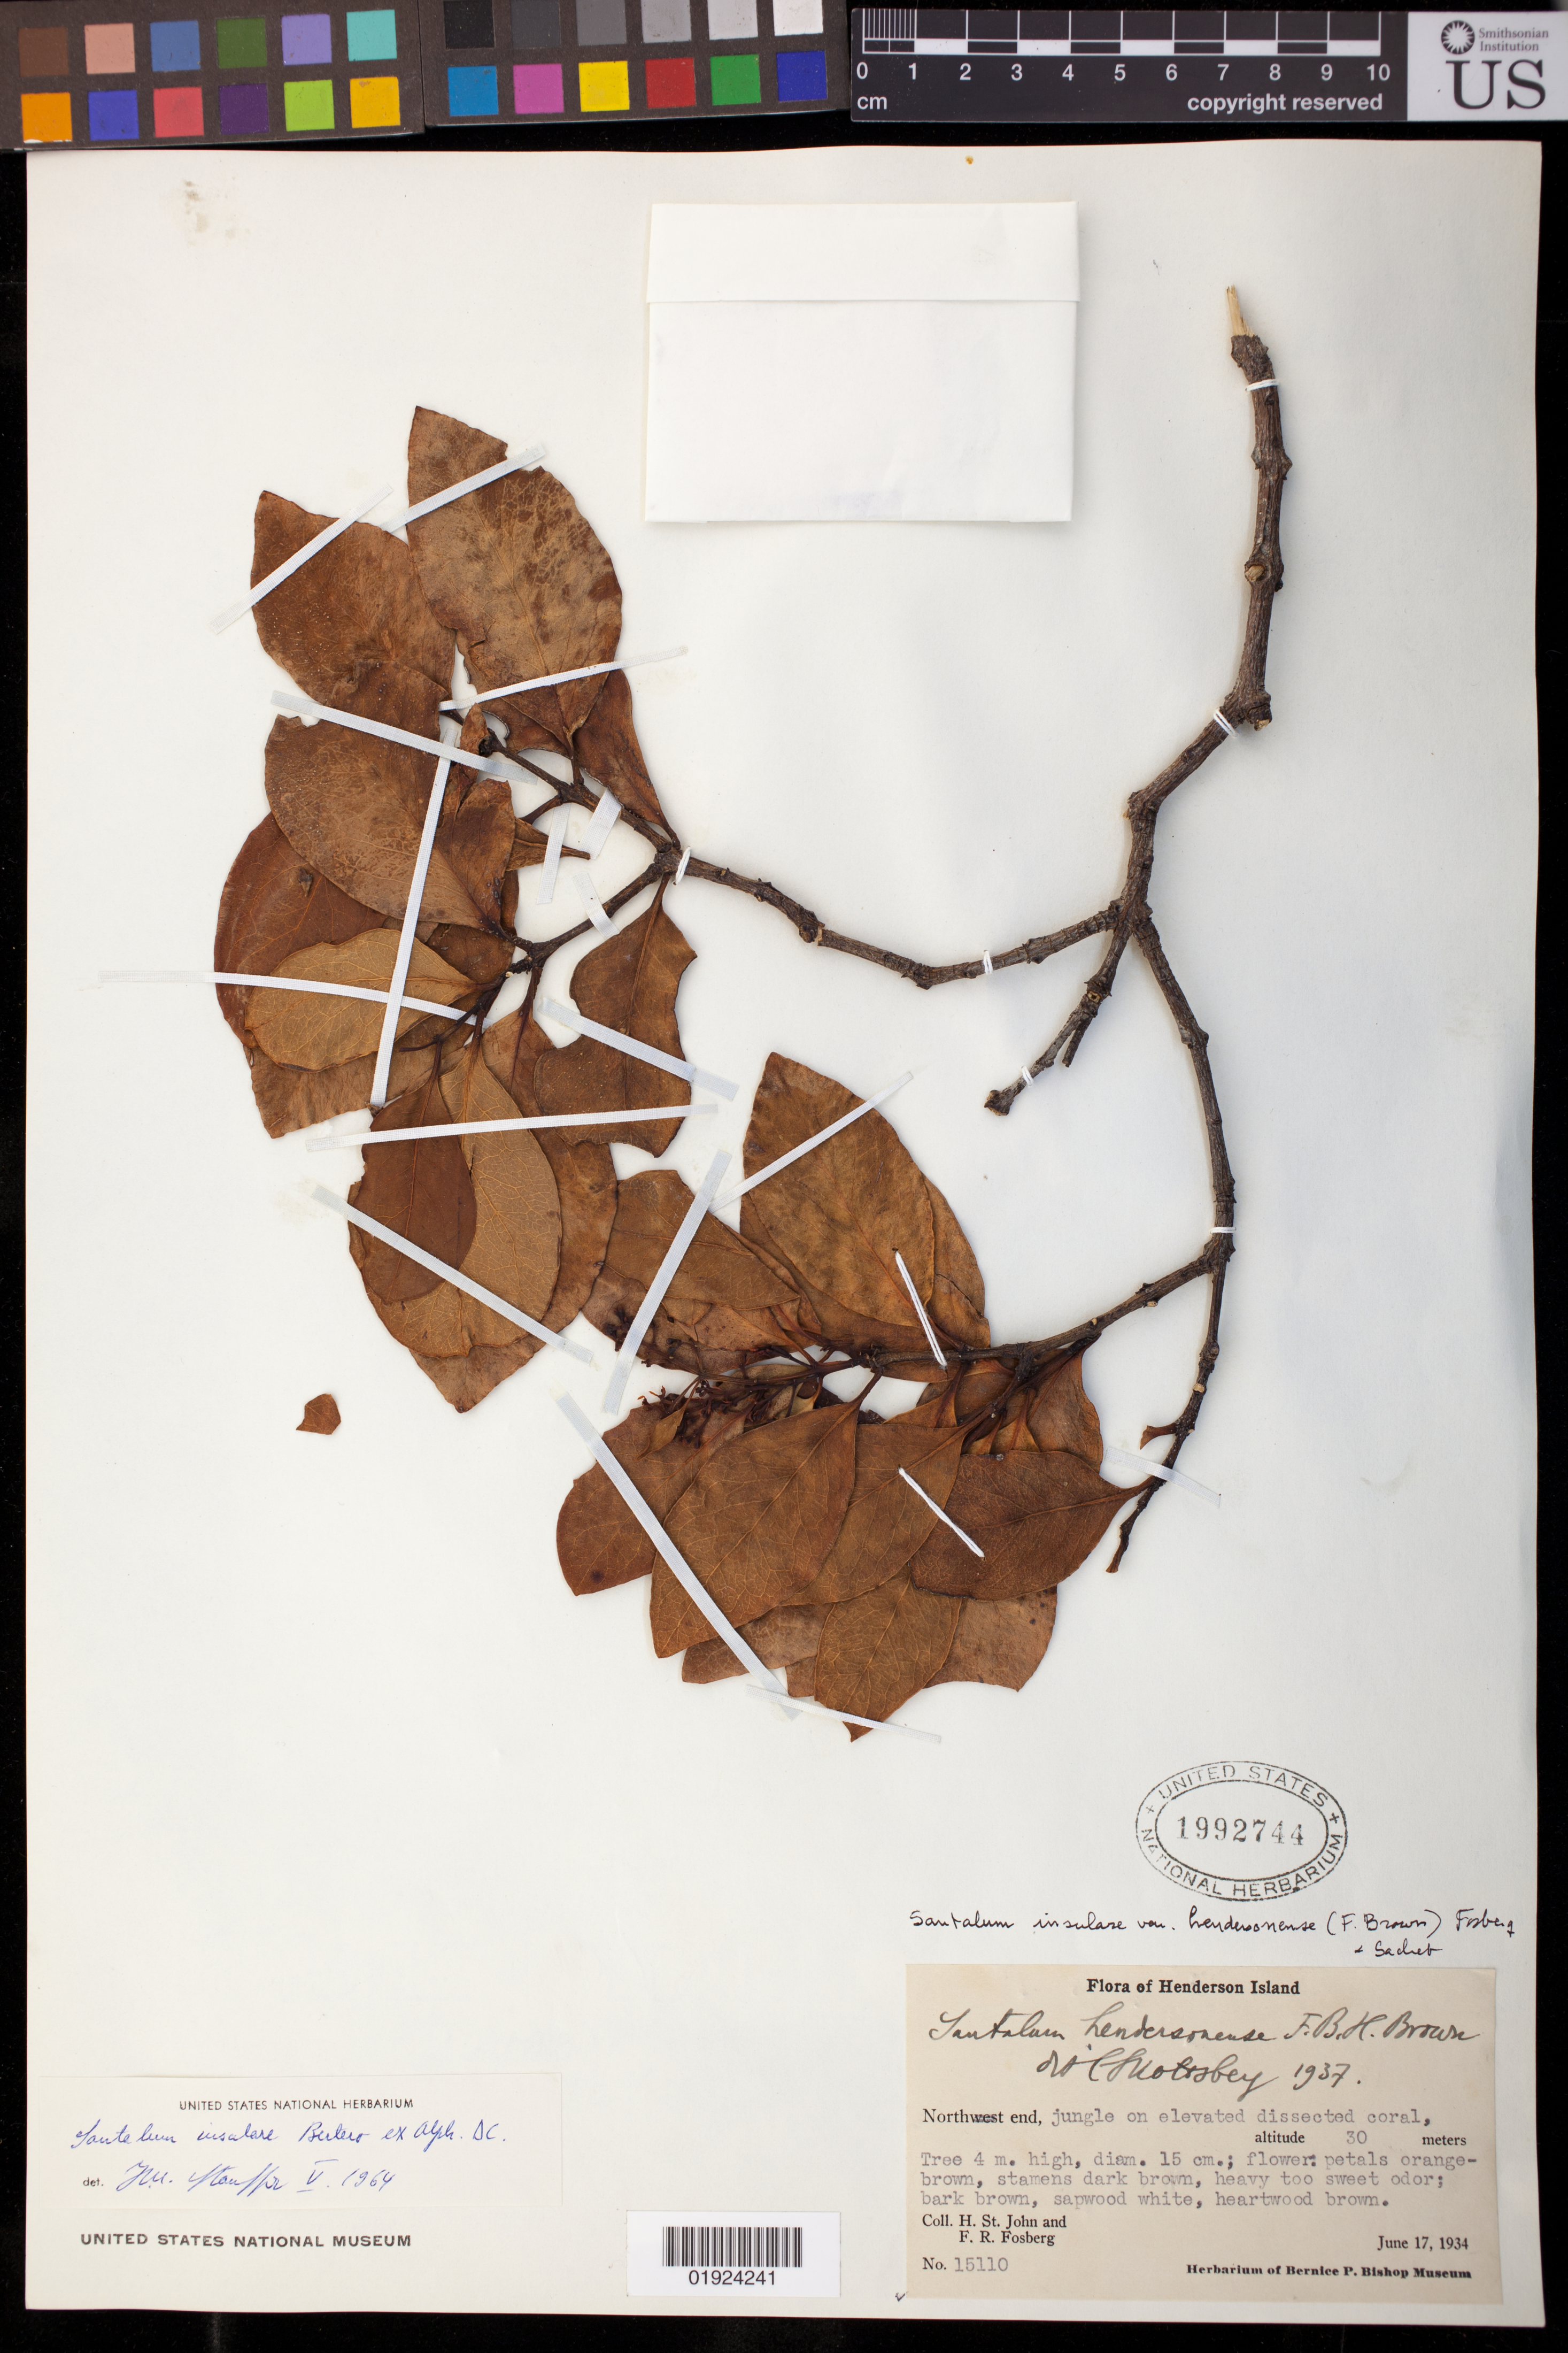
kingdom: Plantae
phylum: Tracheophyta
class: Magnoliopsida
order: Santalales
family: Santalaceae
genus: Santalum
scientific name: Santalum insulare var. hendersonense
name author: (Skottsb.) Fosberg & Sachet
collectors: H. St. John & F. R. Fosberg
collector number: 15110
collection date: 1934-06-17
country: Pitcairn Islands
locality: Henderson Island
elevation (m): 30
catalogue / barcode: US 1992744